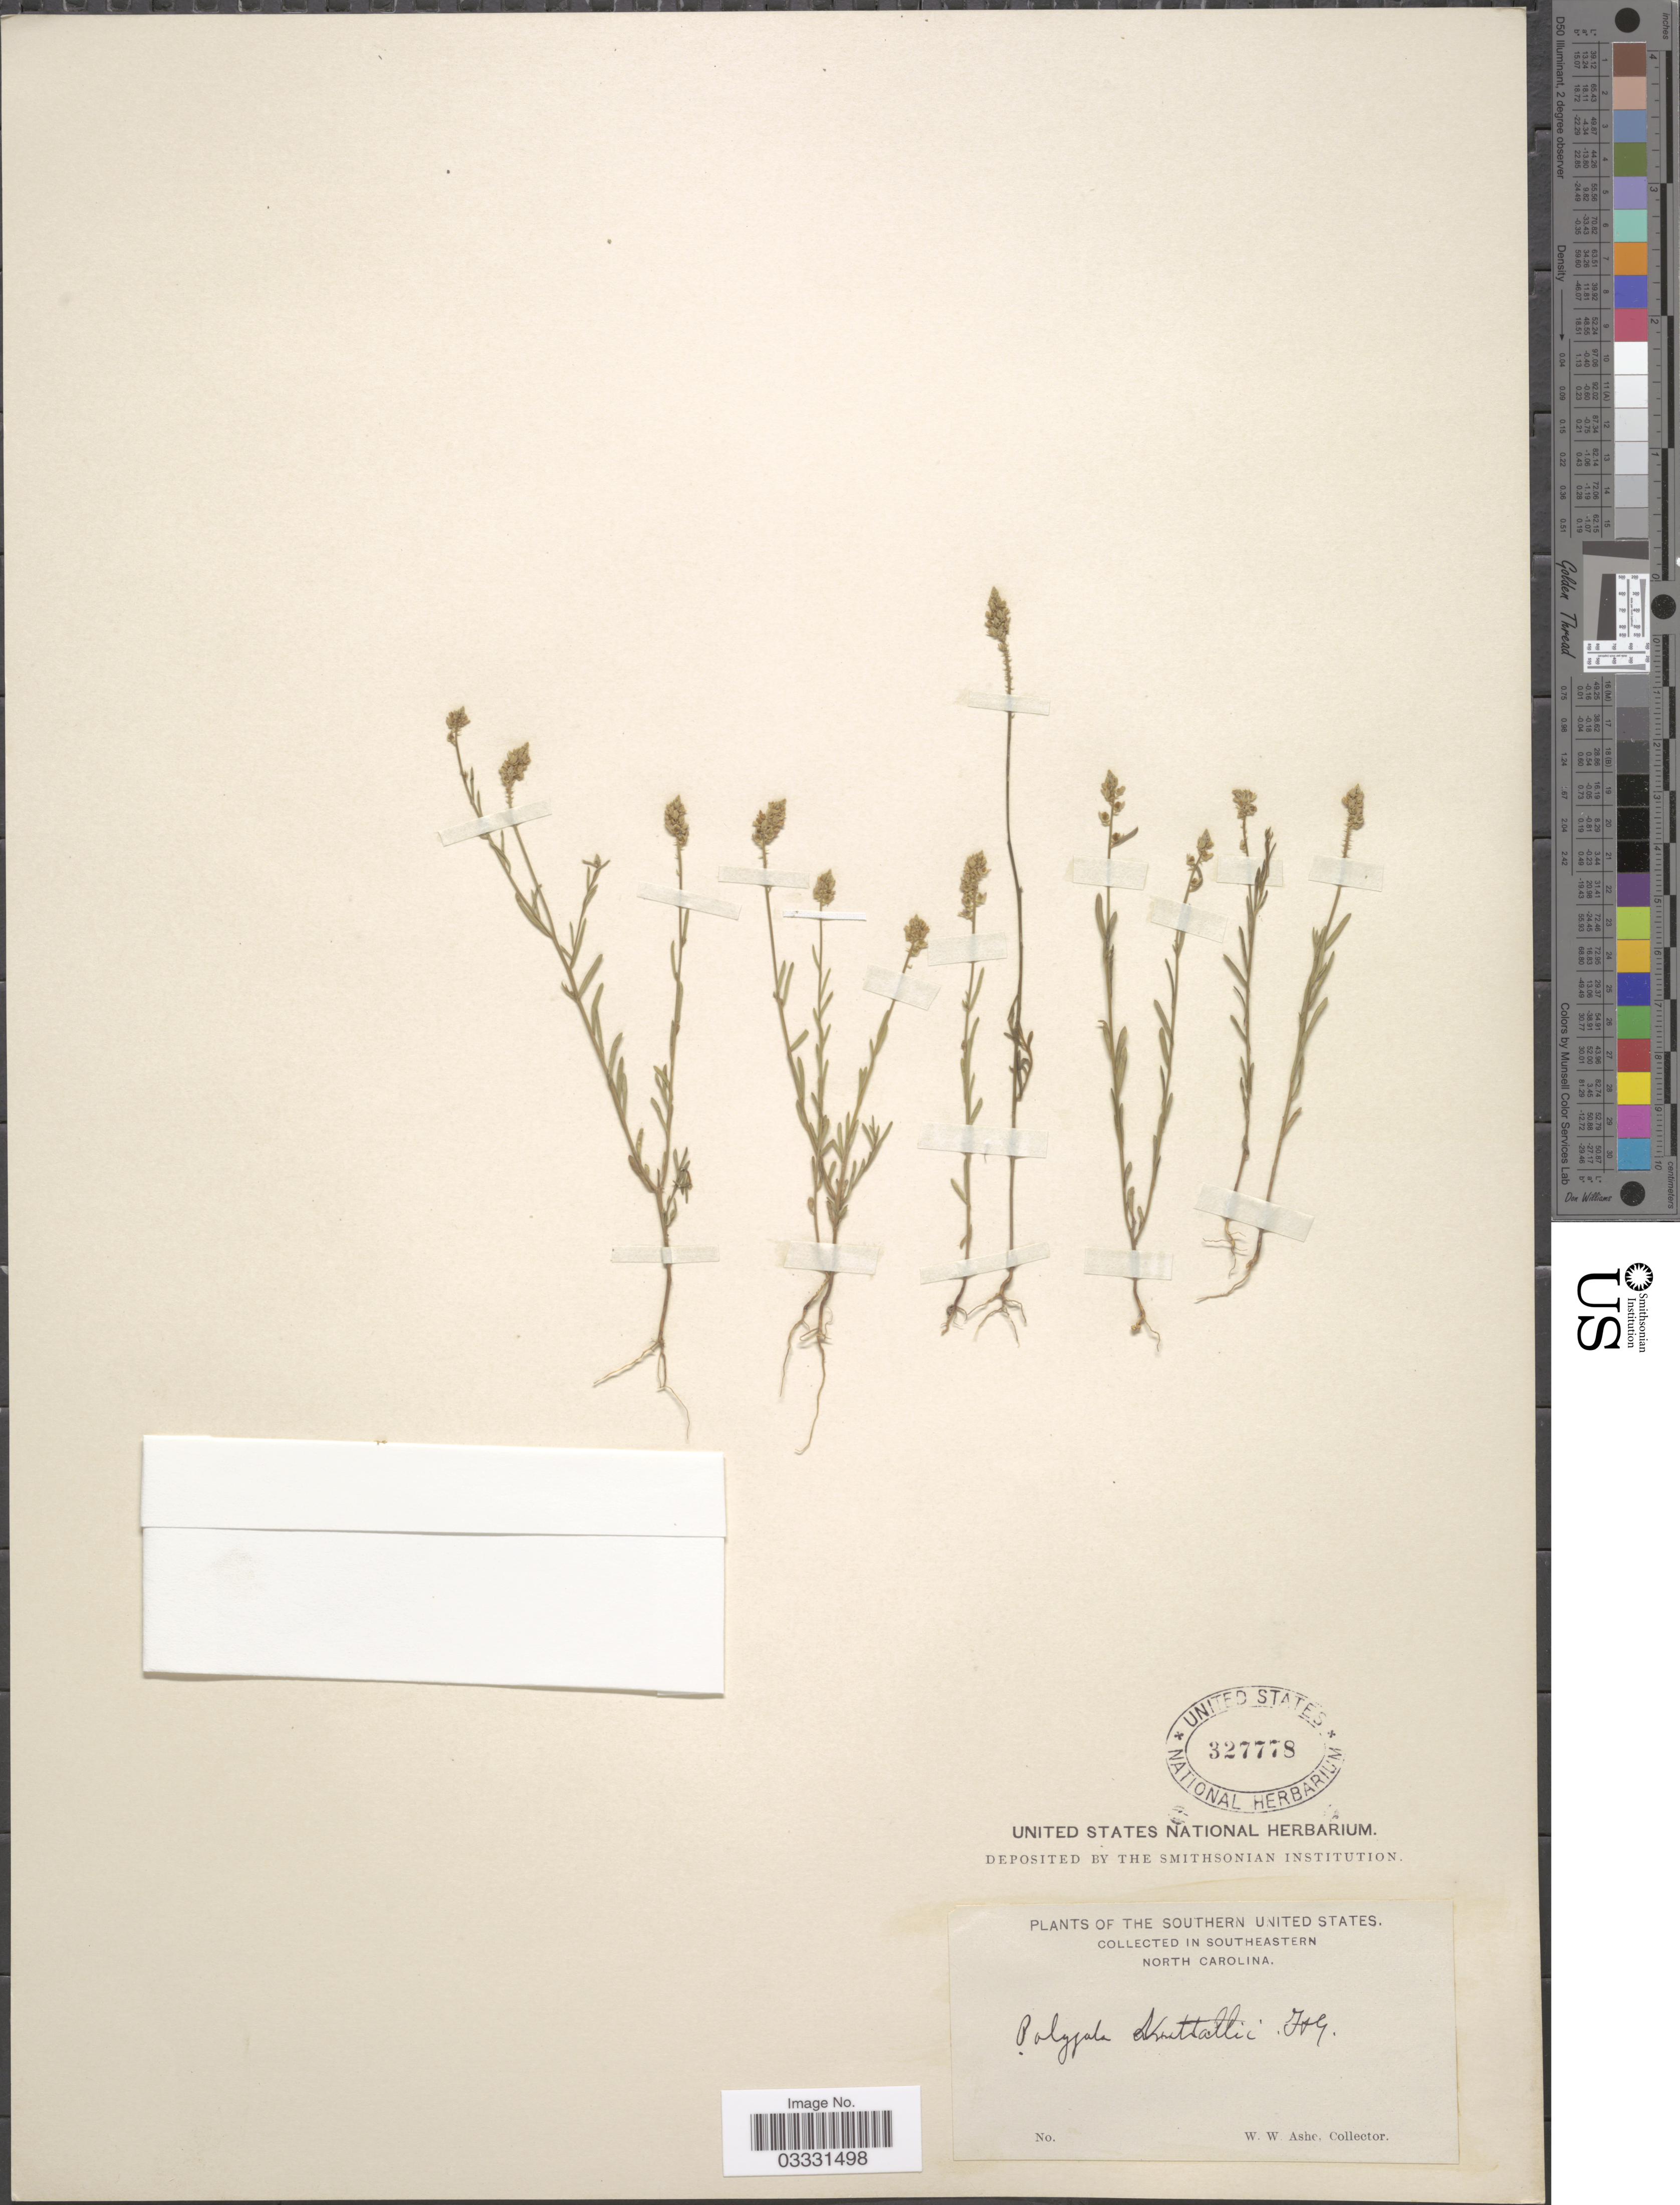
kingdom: Plantae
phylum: Tracheophyta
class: Magnoliopsida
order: Fabales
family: Polygalaceae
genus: Polygala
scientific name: Polygala nuttallii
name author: Torr. & A. Gray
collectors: W. W. Ashe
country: United States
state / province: North Carolina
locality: Southeastern North Carolina.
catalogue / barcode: US 327778